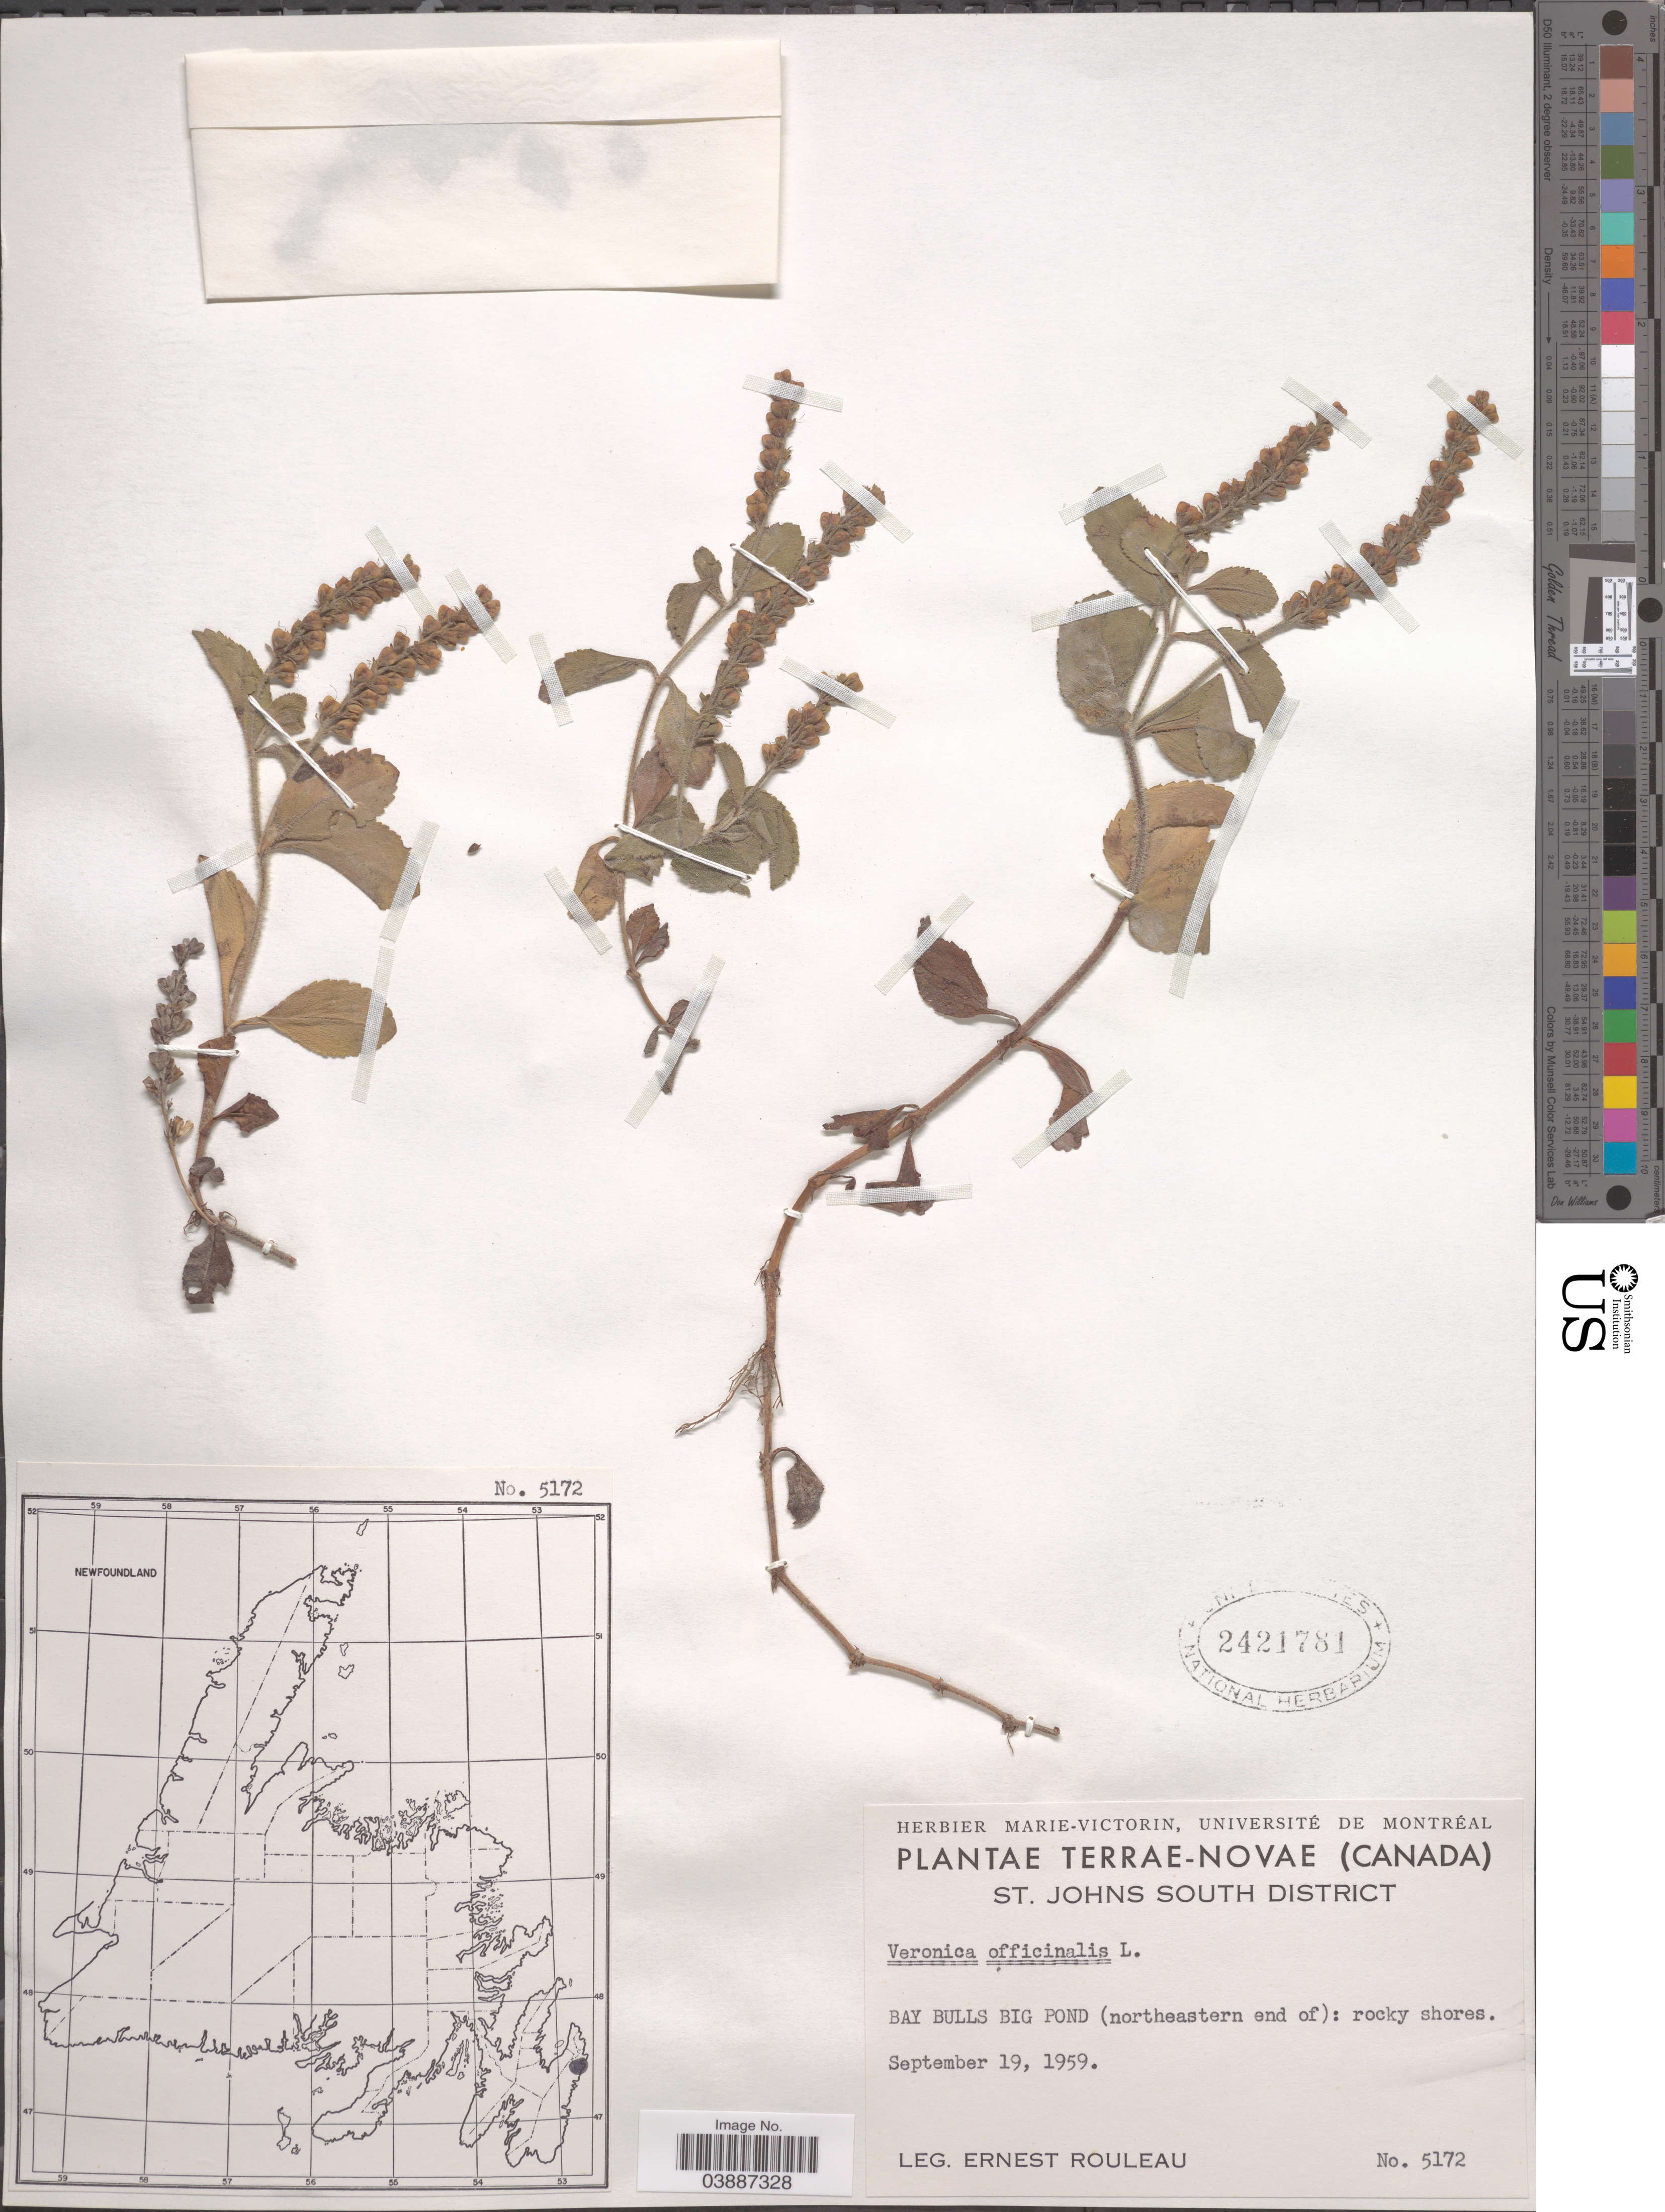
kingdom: Plantae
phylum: Tracheophyta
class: Magnoliopsida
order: Lamiales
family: Plantaginaceae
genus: Veronica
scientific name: Veronica officinalis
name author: L.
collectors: J. Rouleau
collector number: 5172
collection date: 1959-09-19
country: Canada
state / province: Newfoundland and Labrador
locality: Terrae-Novae. St. Johns South District. Bay Bulls Big Pond (northeastern end of).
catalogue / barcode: US 2421781